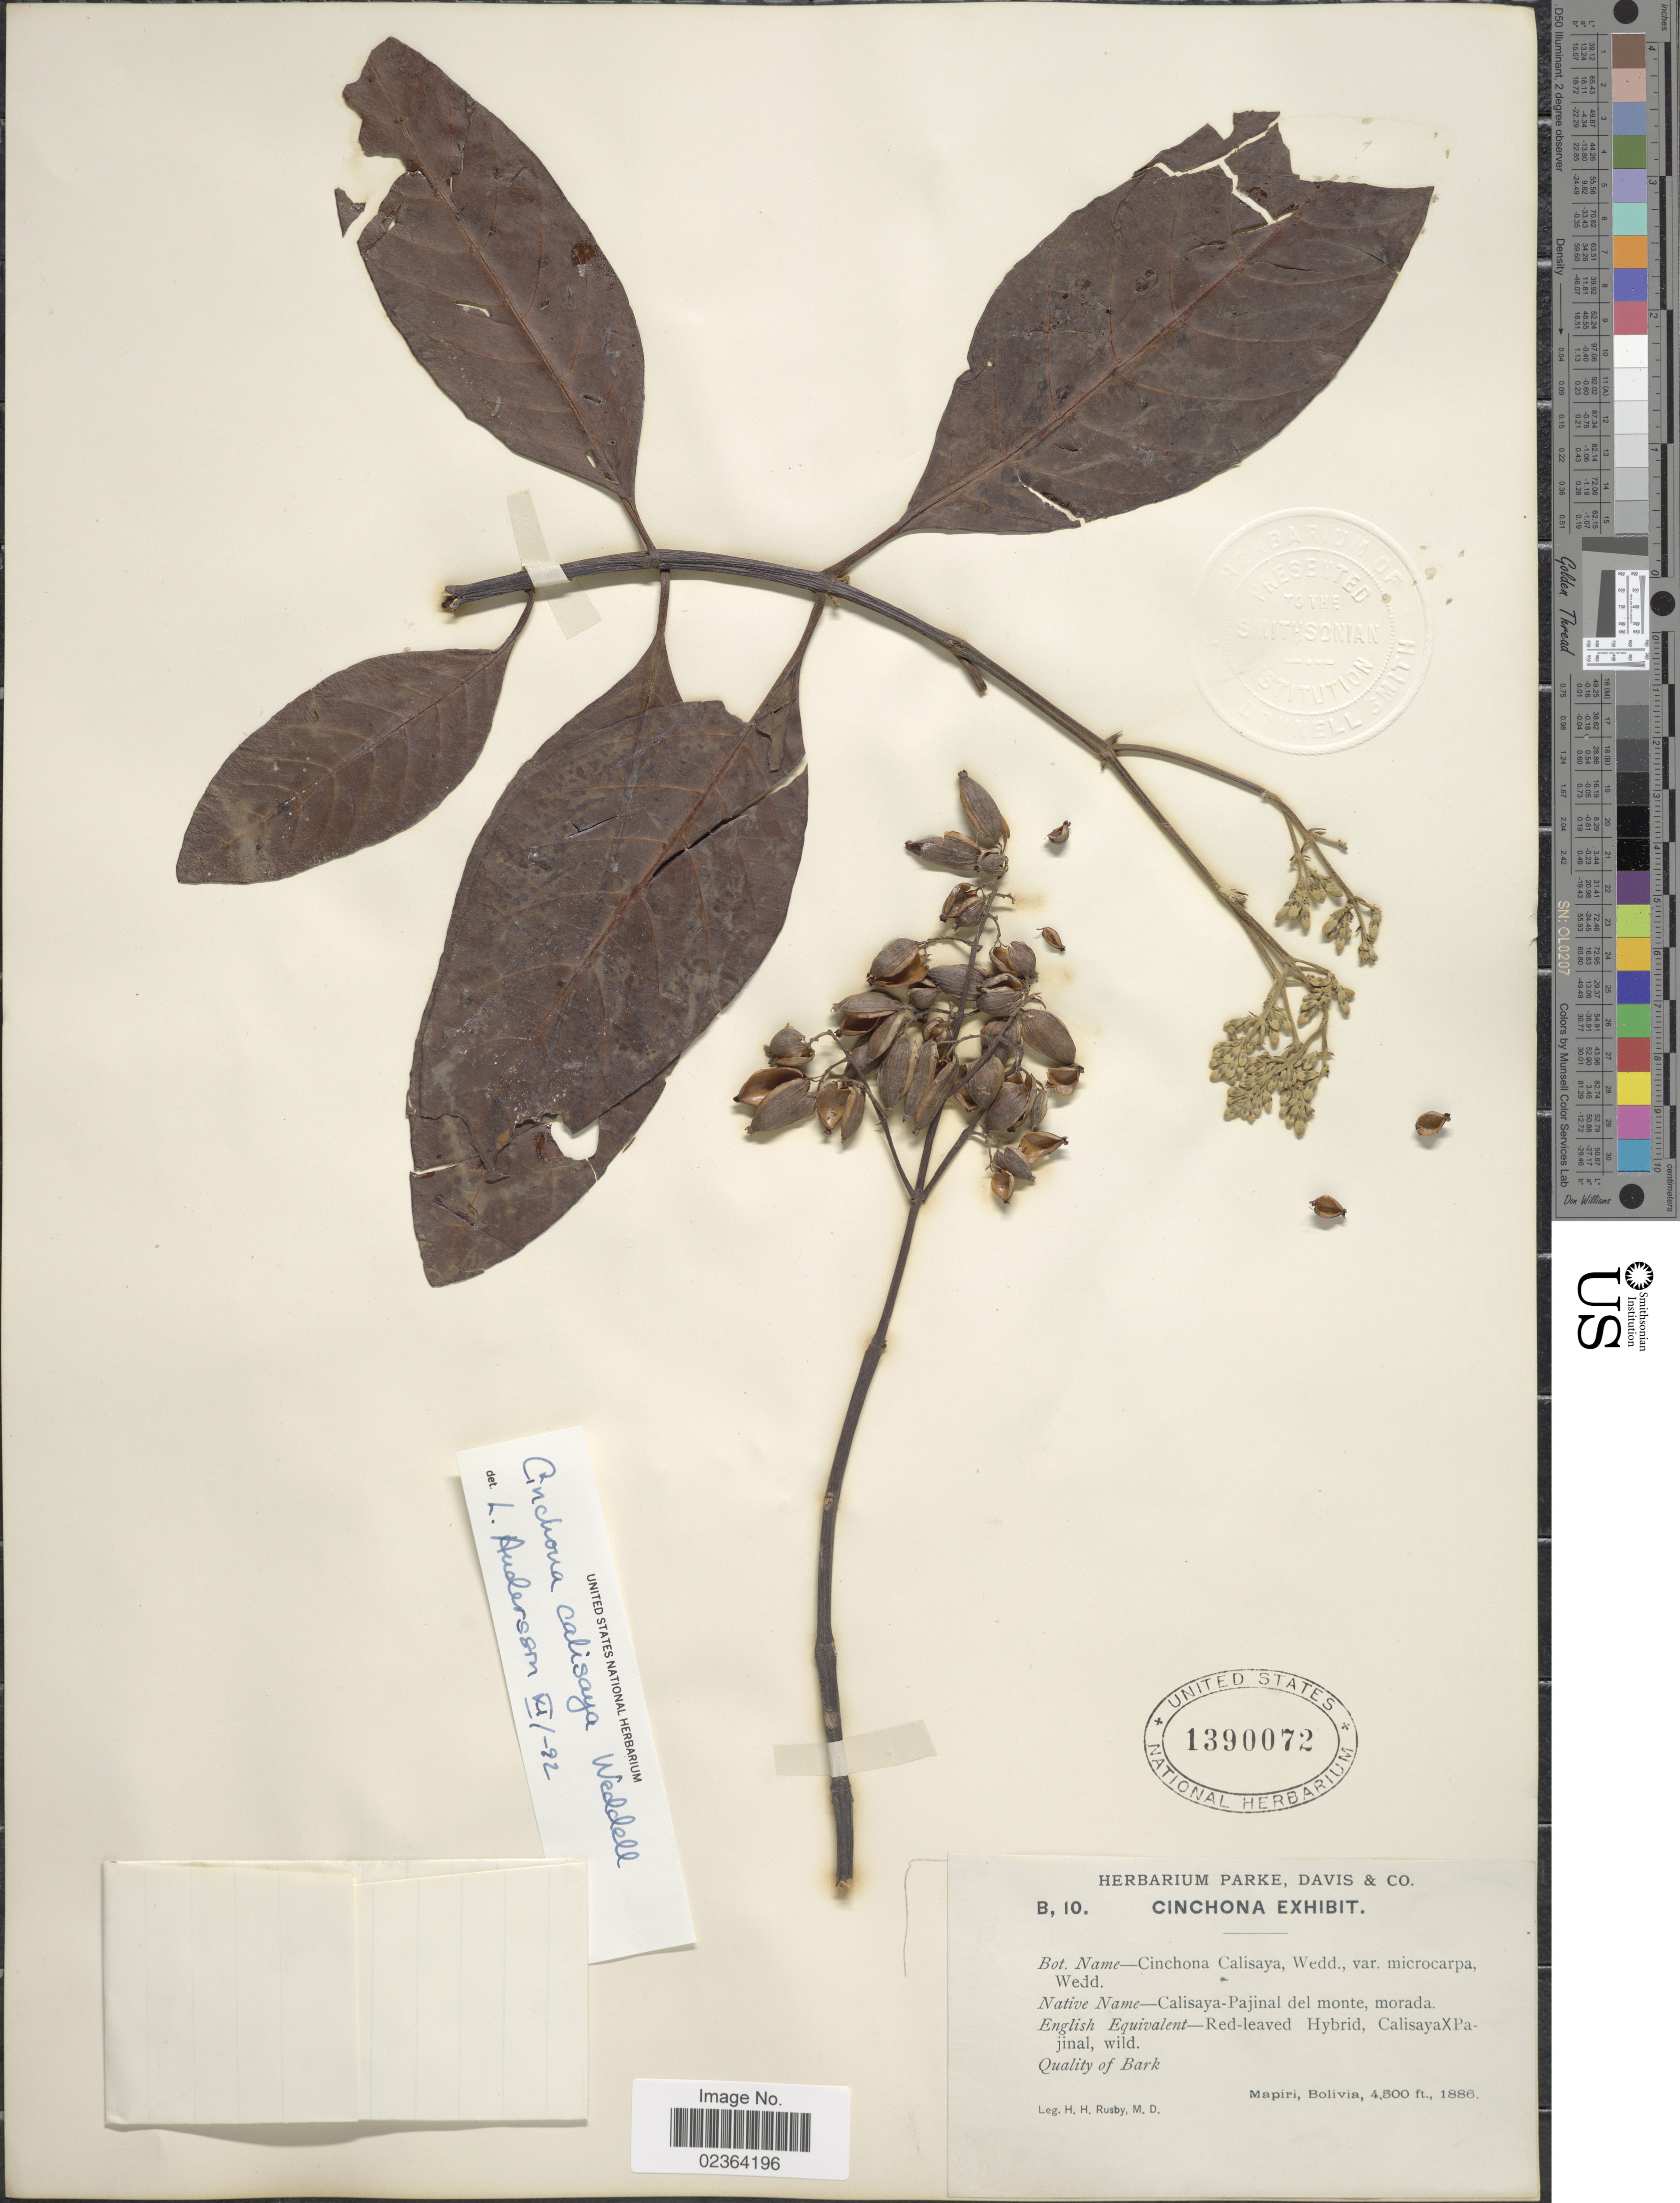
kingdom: Plantae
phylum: Tracheophyta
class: Magnoliopsida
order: Gentianales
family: Rubiaceae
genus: Cinchona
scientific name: Cinchona calisaya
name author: Wedd.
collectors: H. H. Rusby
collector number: B, 10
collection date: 1886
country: Bolivia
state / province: La Páz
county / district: Larecaja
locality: Mapiri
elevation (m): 1372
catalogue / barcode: US 1390072